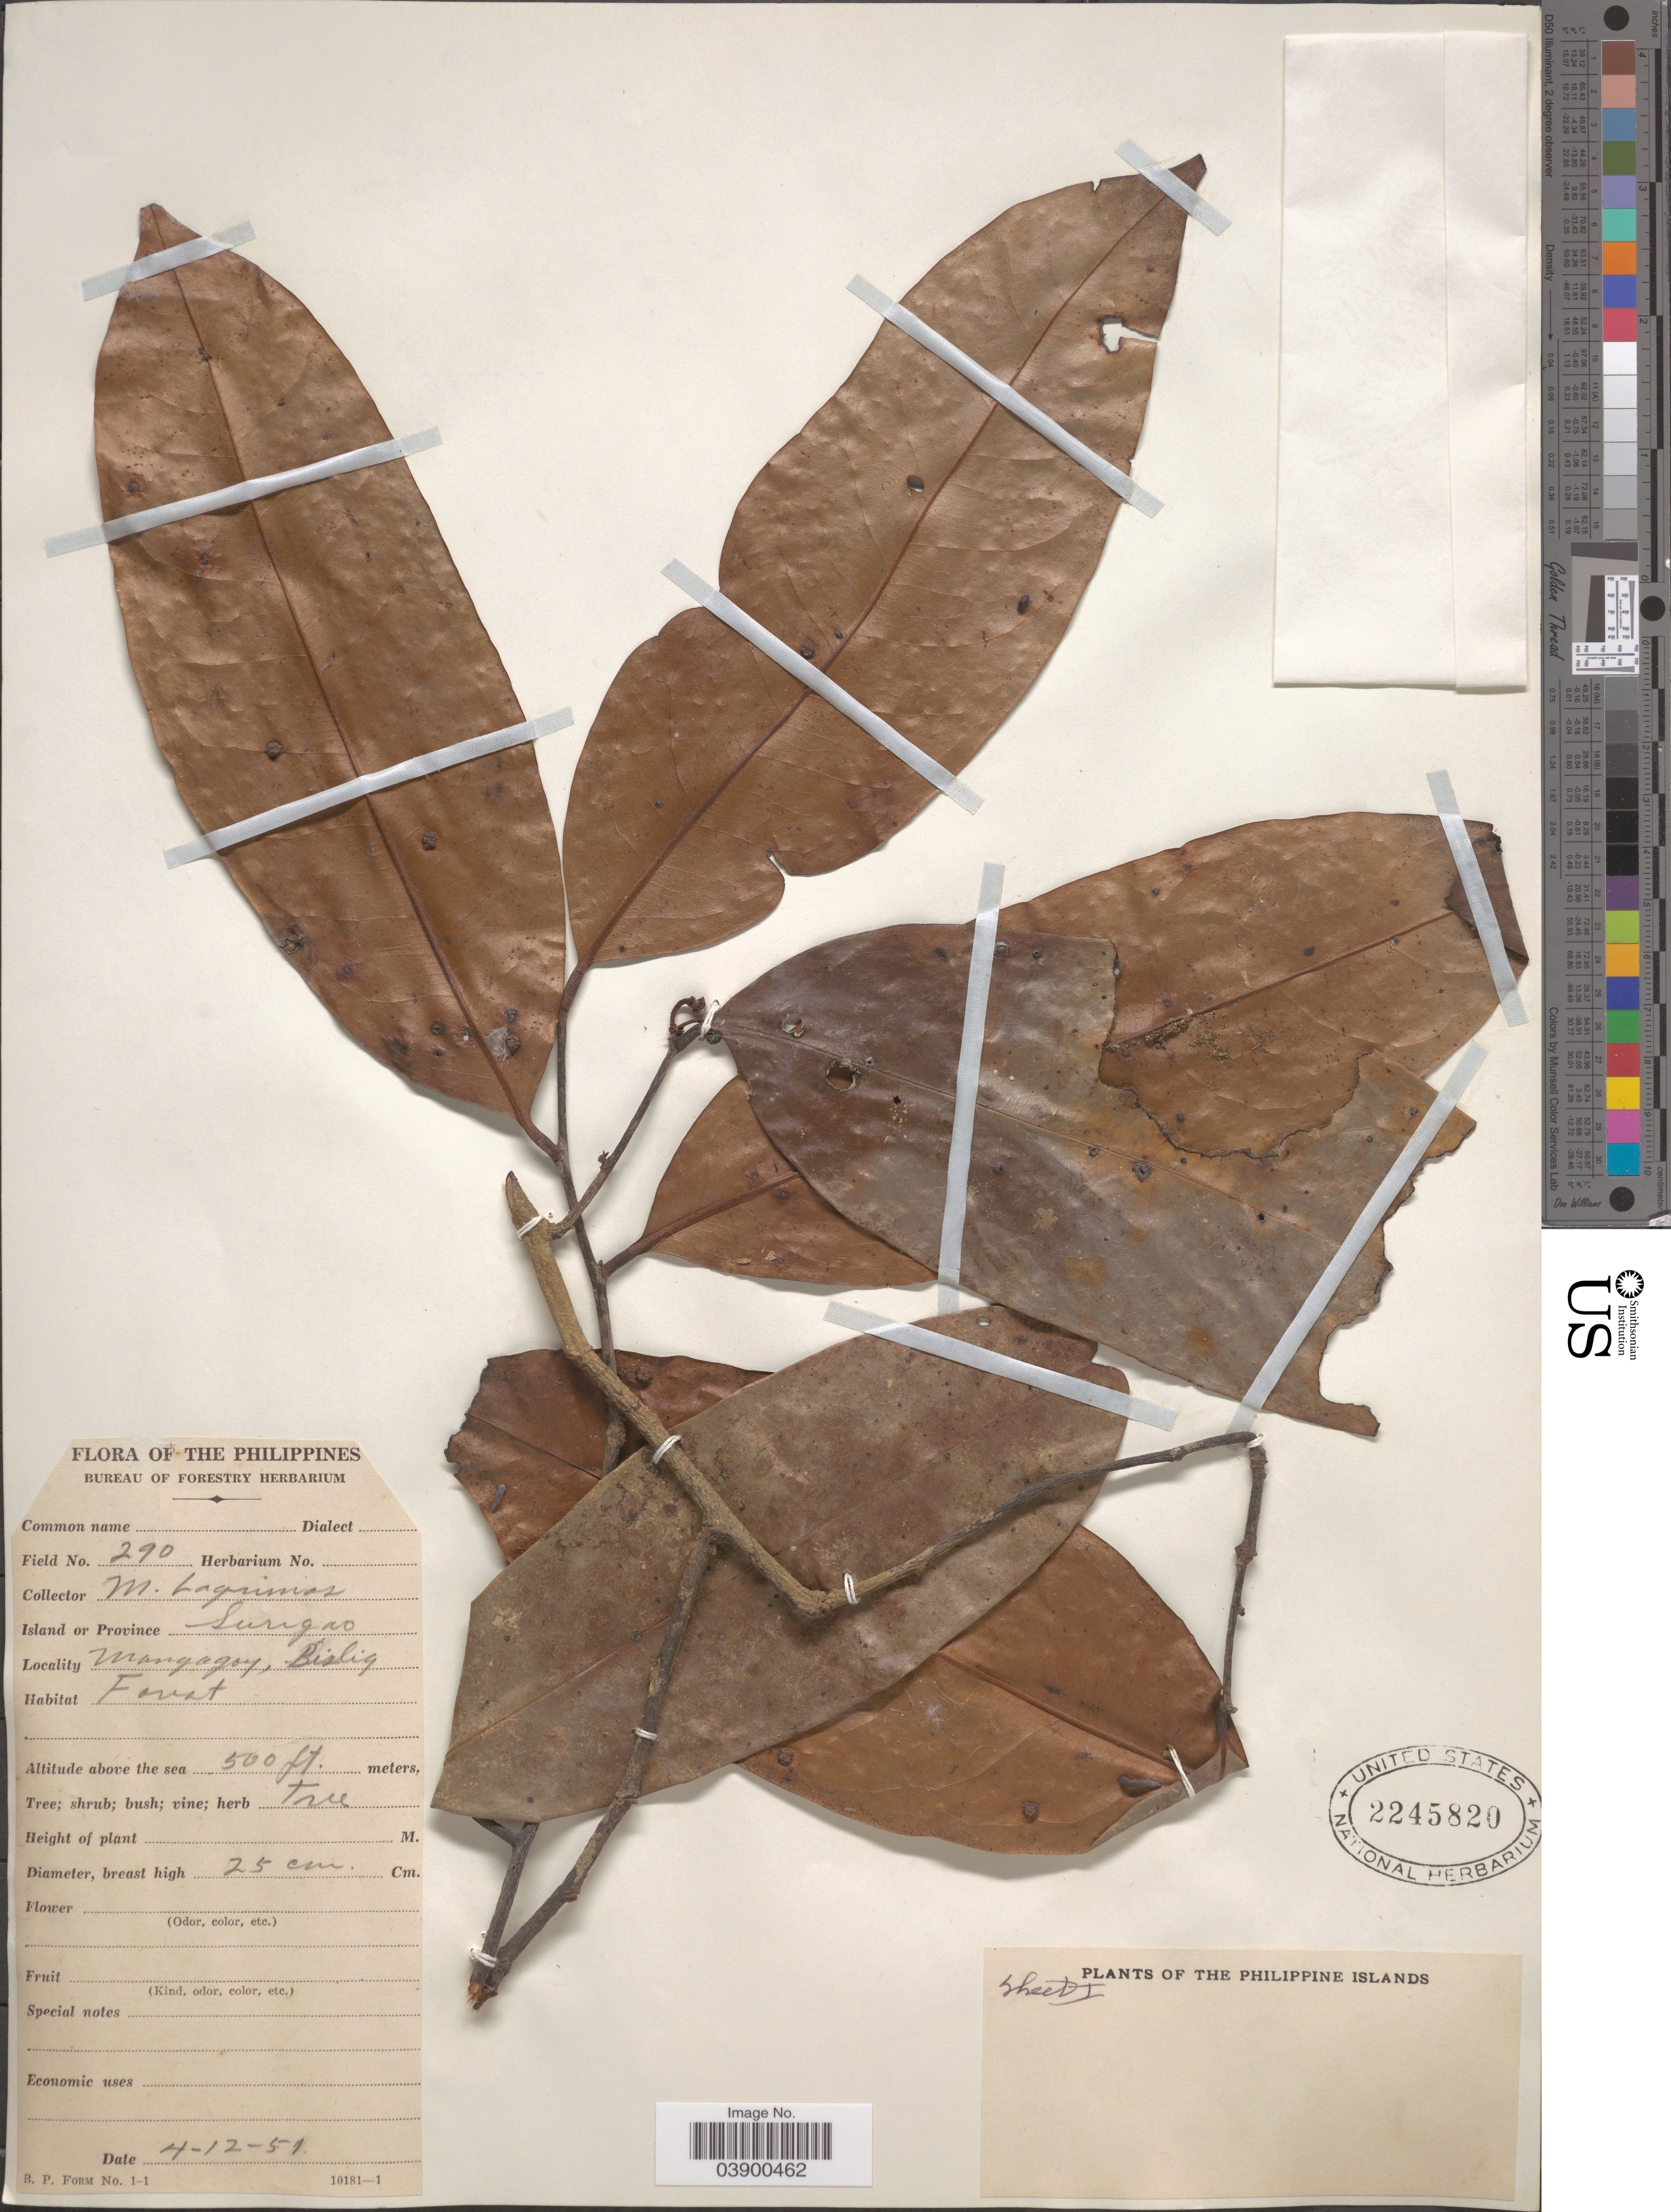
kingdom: Plantae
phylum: Tracheophyta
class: Magnoliopsida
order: Magnoliales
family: Annonaceae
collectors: M. Lagrimas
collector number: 290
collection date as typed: Transcribed d/m/y: 4/12/51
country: Philippines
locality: Island or Province Surigao. Mangagoy, Bislig.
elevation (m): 152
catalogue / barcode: US 2245820